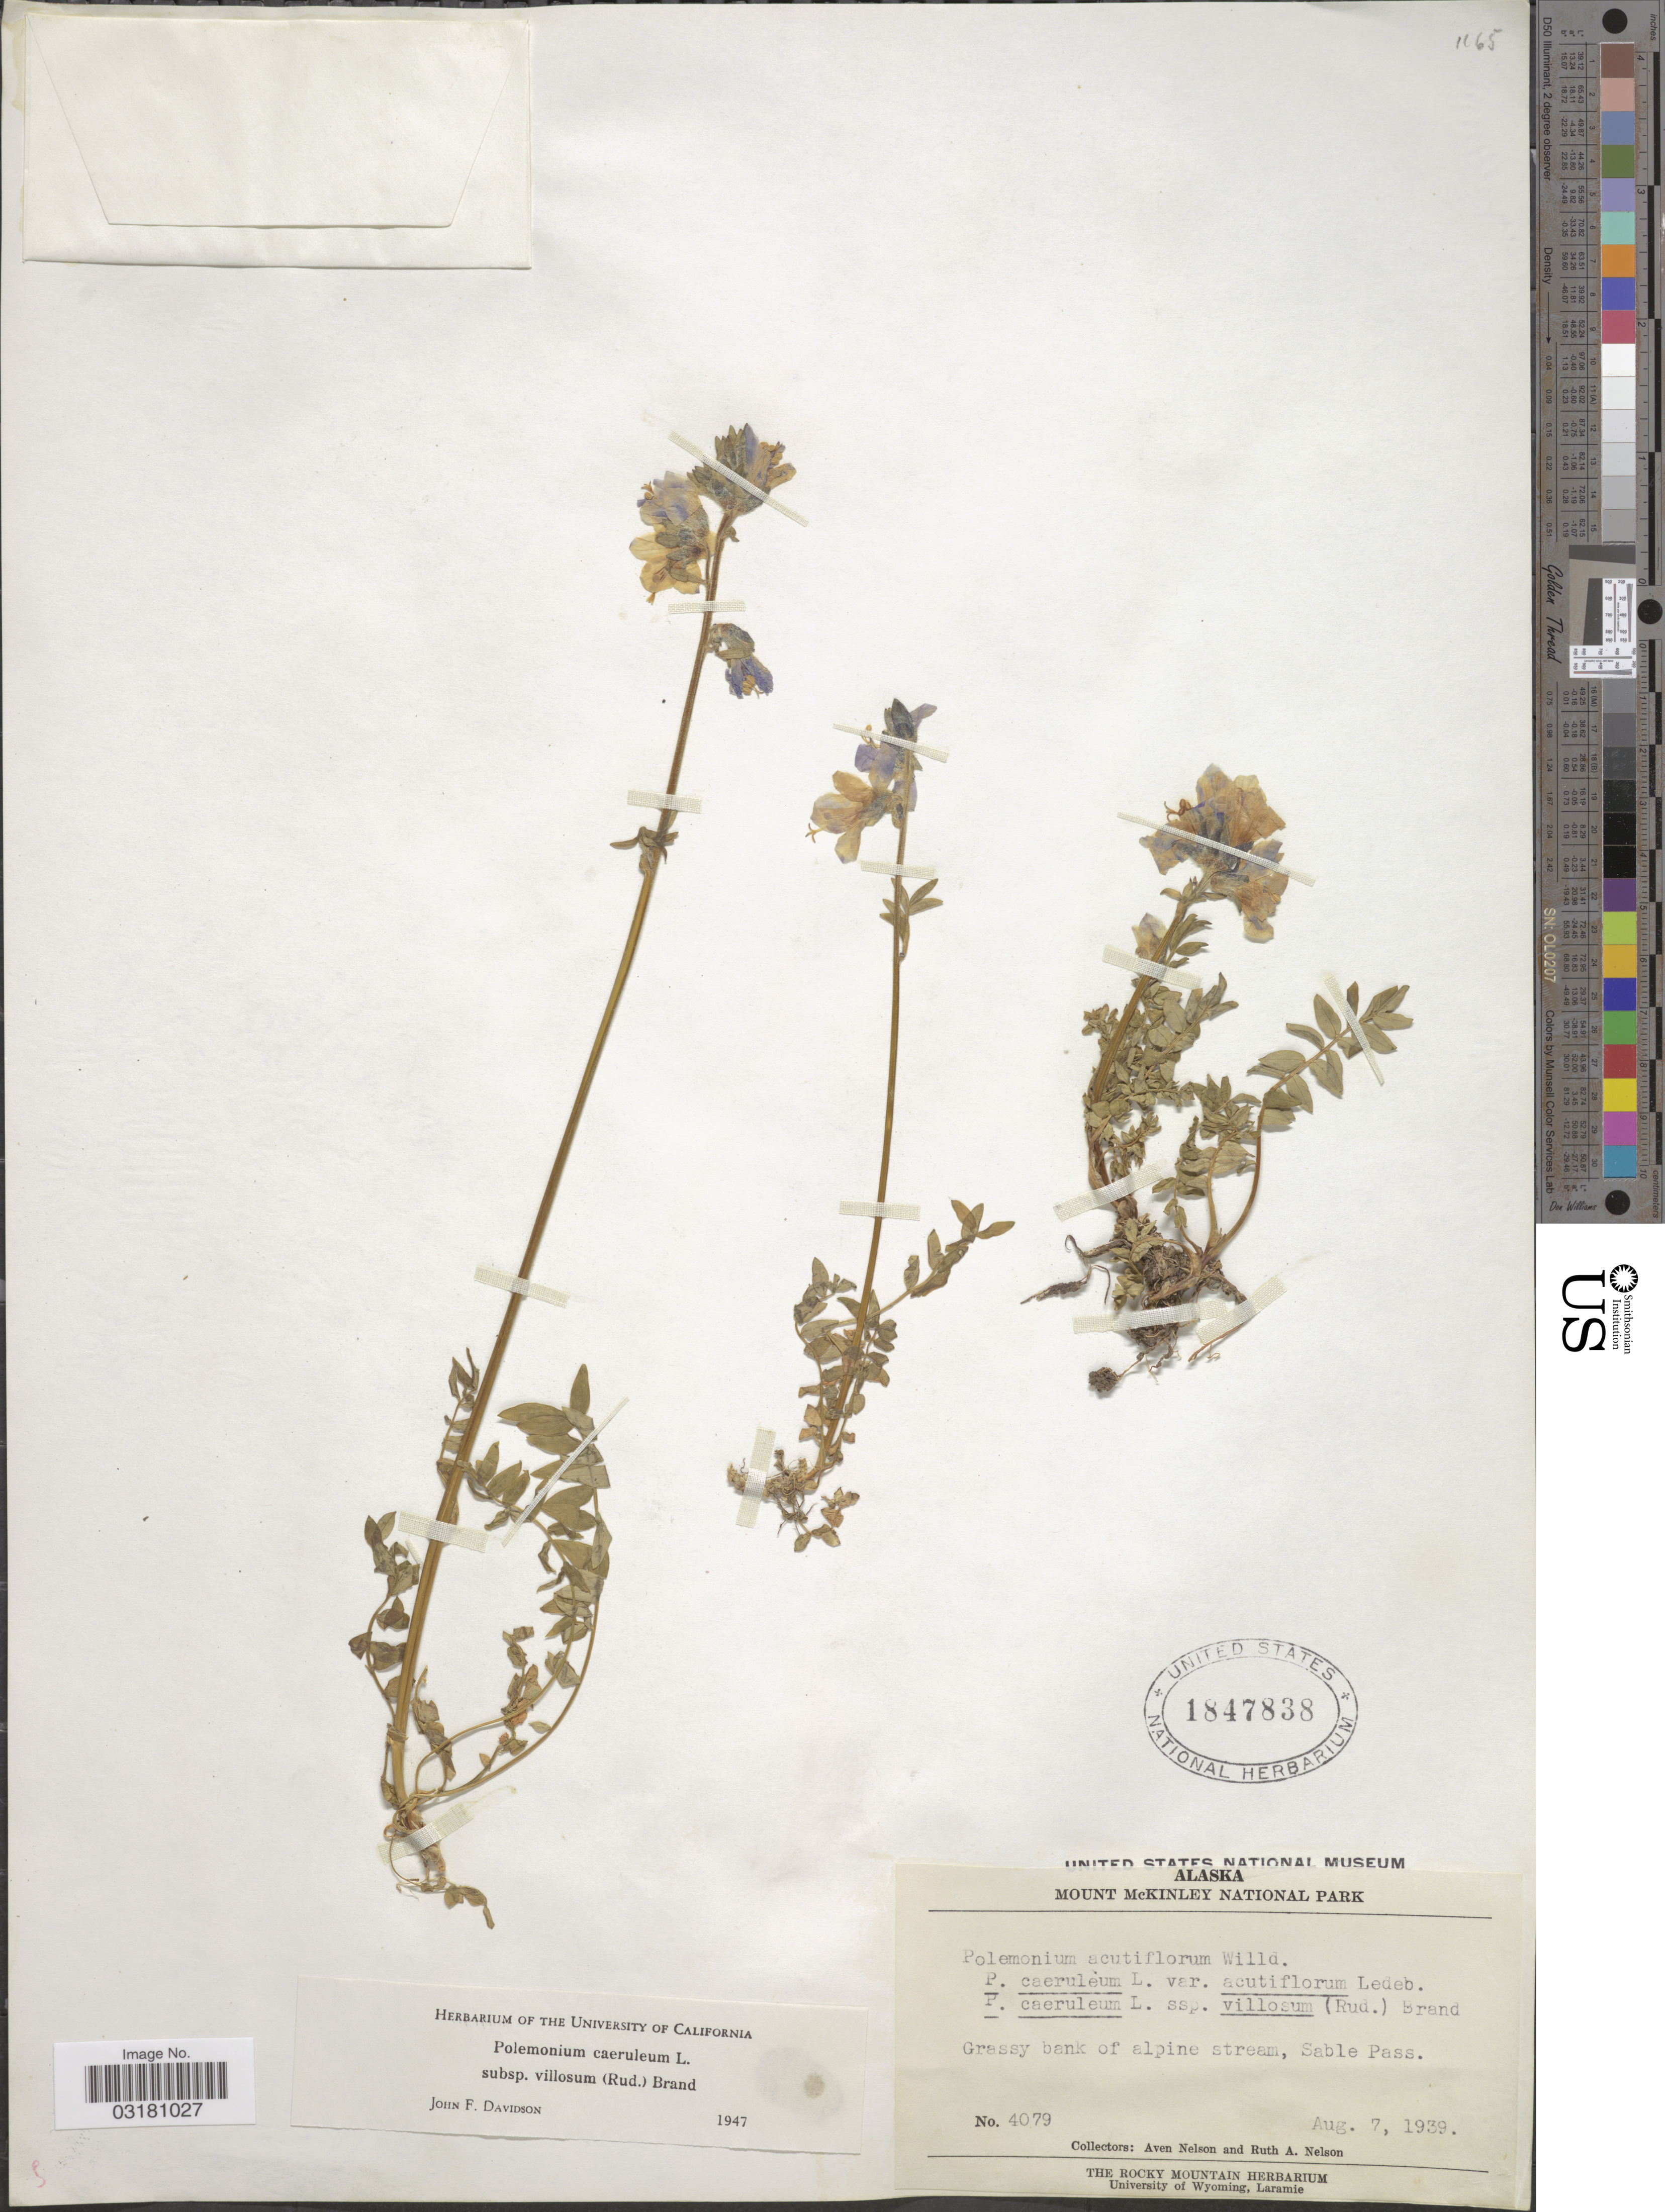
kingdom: Plantae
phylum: Tracheophyta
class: Magnoliopsida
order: Ericales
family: Polemoniaceae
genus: Polemonium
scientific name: Polemonium caeruleum subsp. villosum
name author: (Rudolph ex Georgi) Brand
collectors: A. Nelson & R. A. Nelson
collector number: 4079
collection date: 1939-08-07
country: United States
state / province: Alaska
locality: Mount McKinley National Park. Grassy bank of alpine stream, Sable Pass.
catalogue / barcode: US 1847838